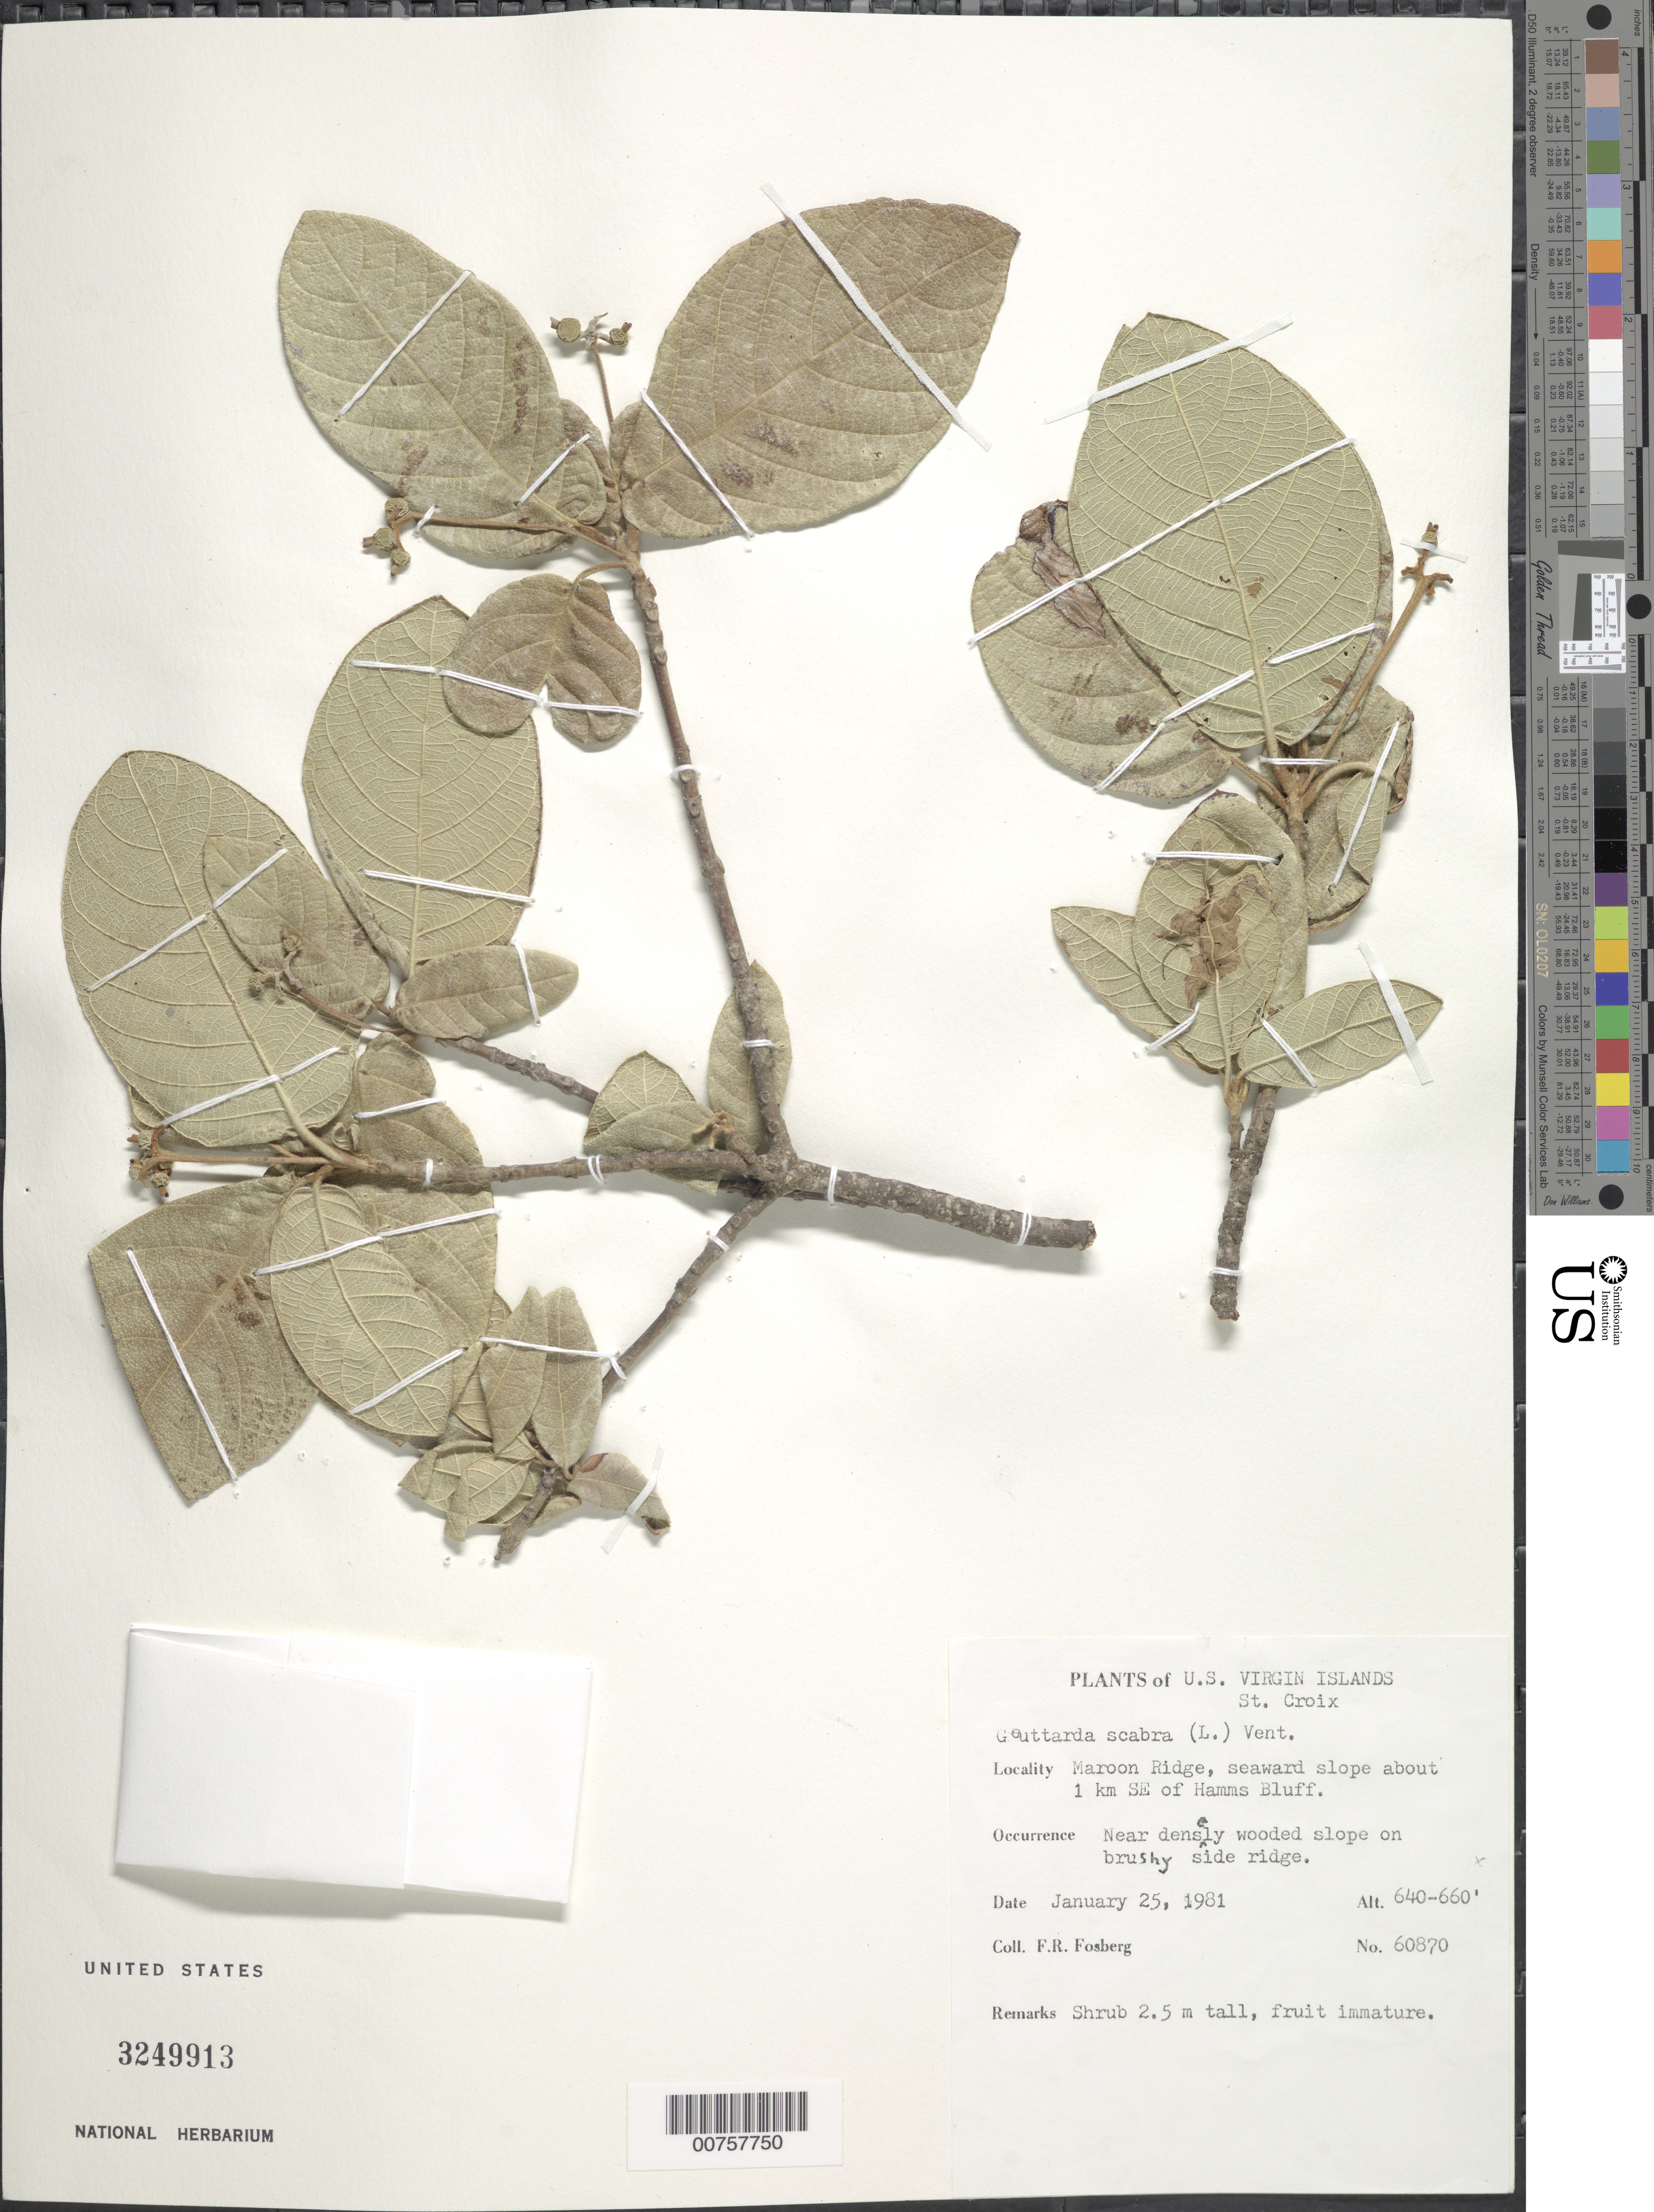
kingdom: Plantae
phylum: Tracheophyta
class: Magnoliopsida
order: Gentianales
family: Rubiaceae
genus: Guettarda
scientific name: Guettarda scabra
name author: (L.) Vent.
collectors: F. R. Fosberg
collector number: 60870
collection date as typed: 25 Jan 1981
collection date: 1981-01-25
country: U.S. Virgin Islands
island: St. Croix Island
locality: Maroon Ridge, seaward slope about 1 km SE of Hamms Bluff.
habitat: Near densely wooded slope on brushy side ridge.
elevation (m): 195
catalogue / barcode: US 3249913